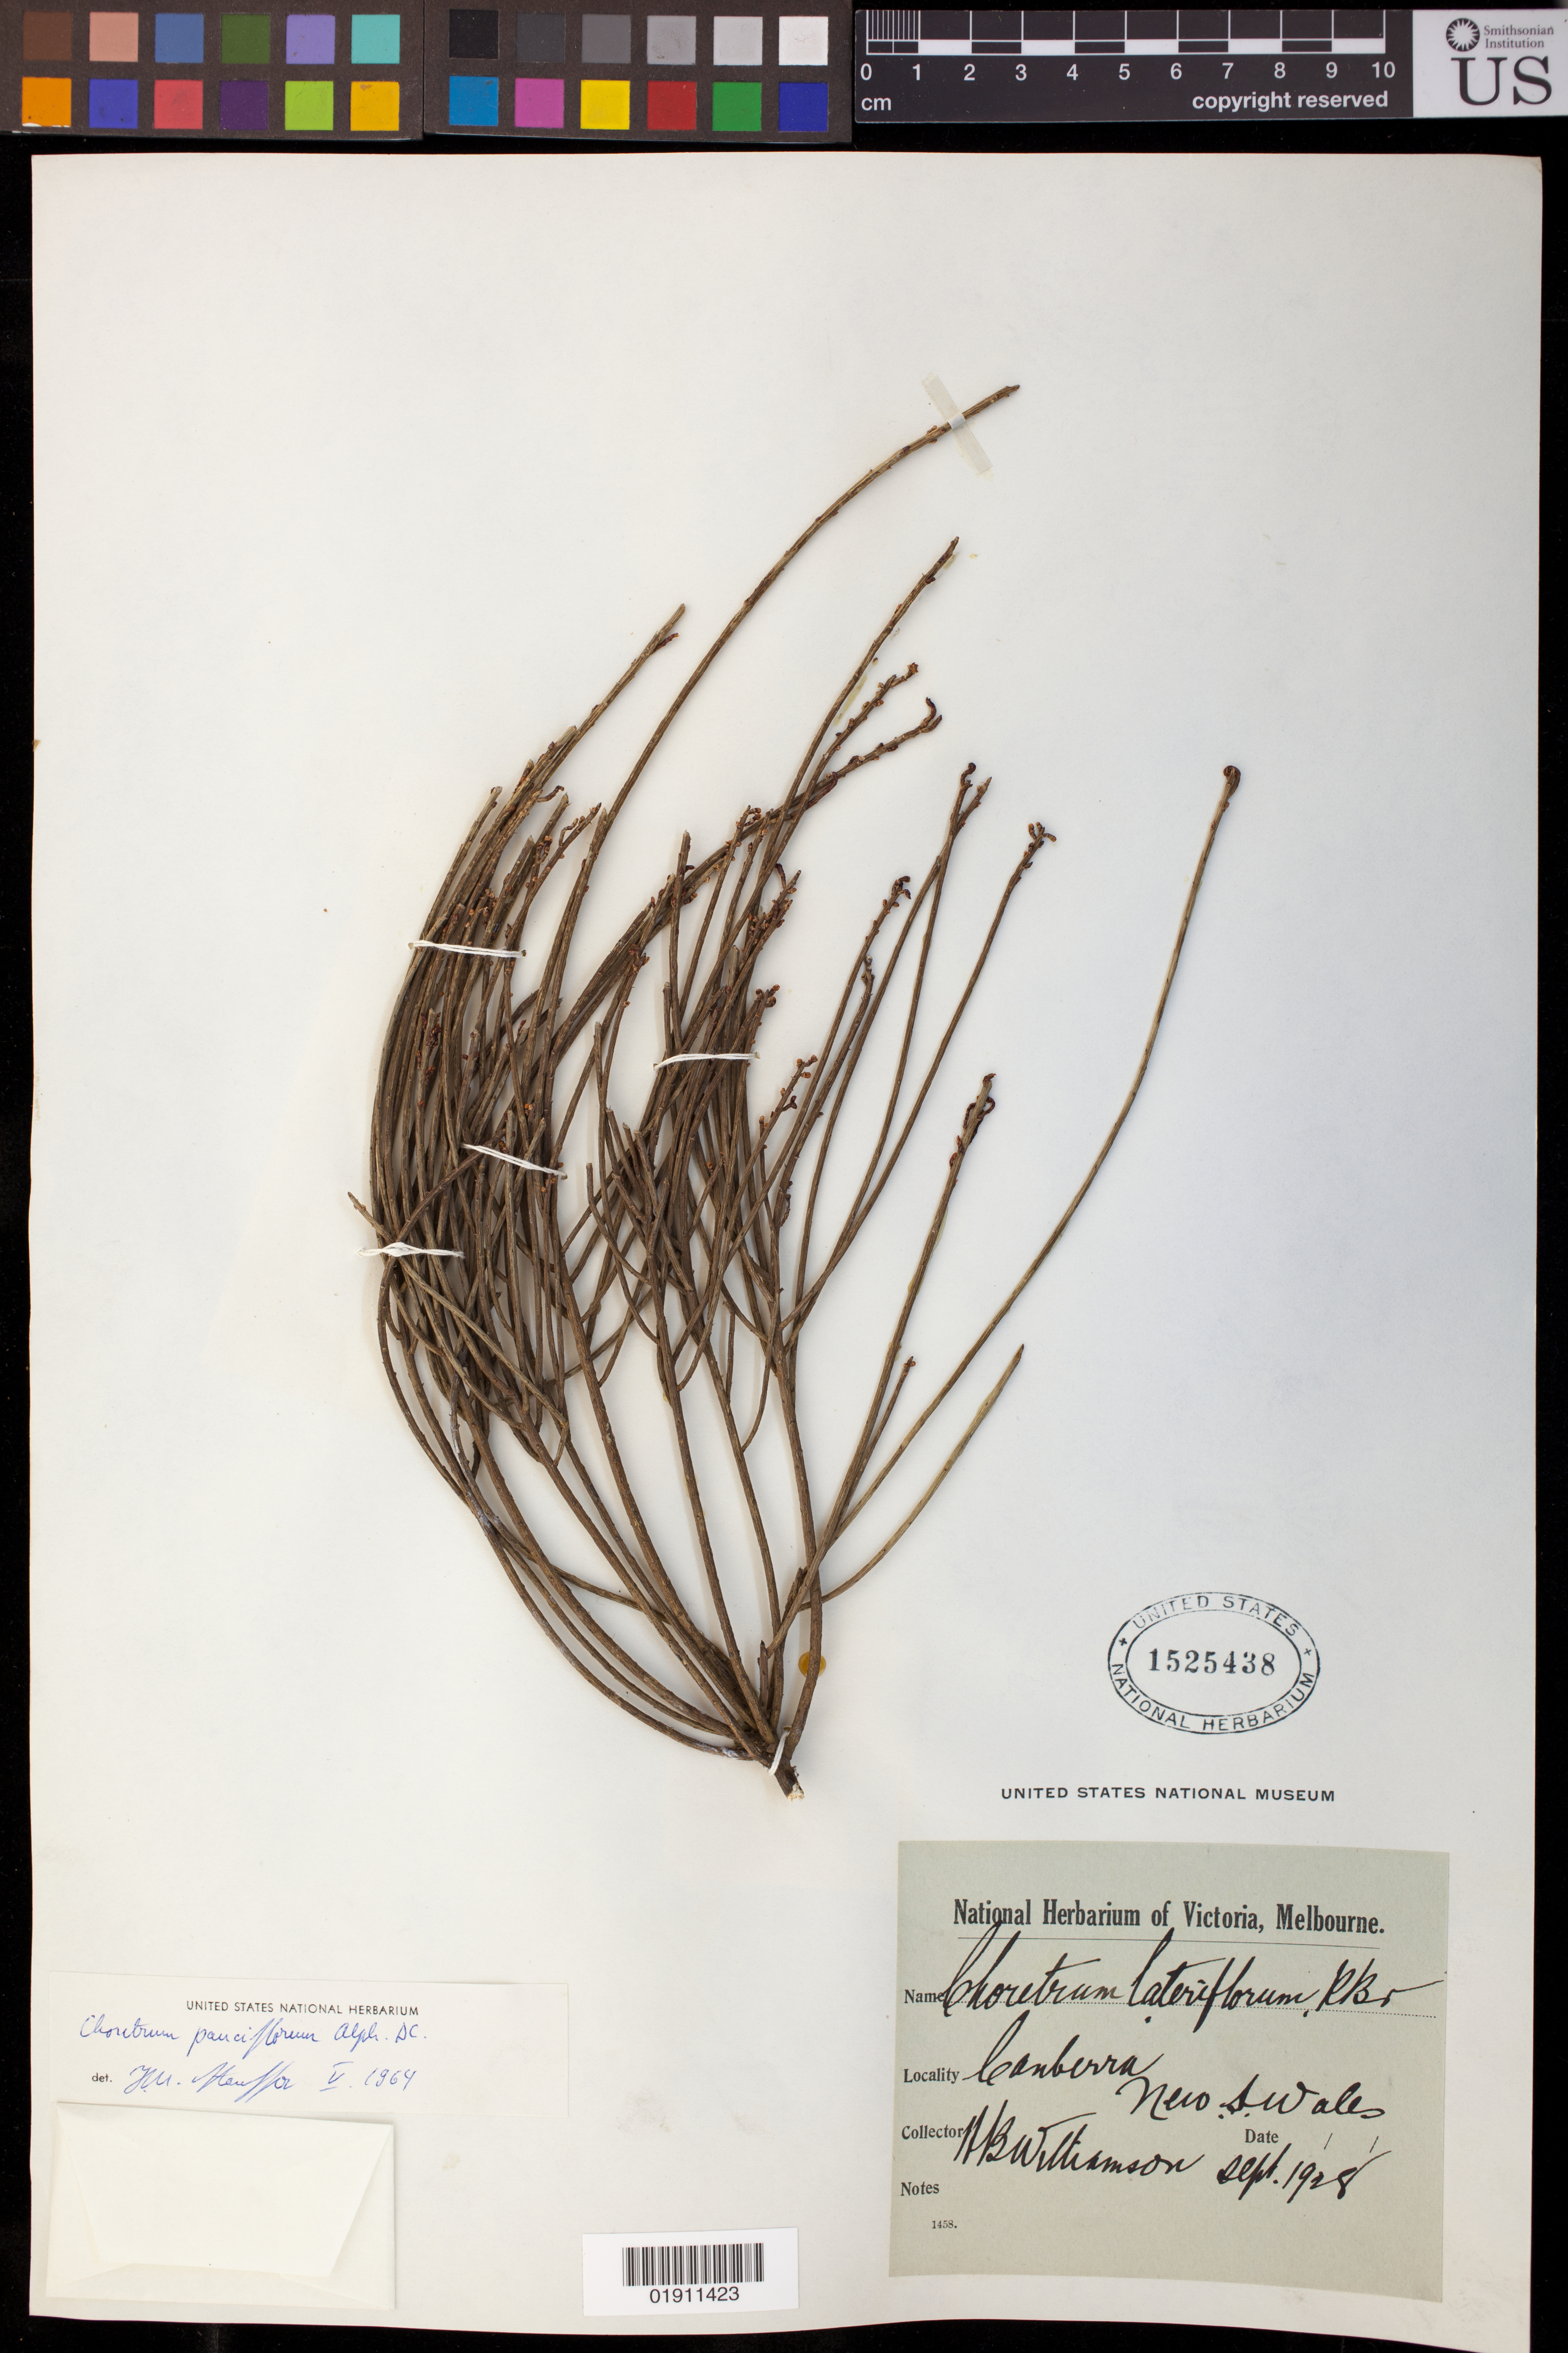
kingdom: Plantae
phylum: Tracheophyta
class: Magnoliopsida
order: Santalales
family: Amphorogynaceae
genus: Choretrum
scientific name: Choretrum pauciflorum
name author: A. DC.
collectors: H. Williamson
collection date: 1928-09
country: Australia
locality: Canberra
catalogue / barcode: US 1525438